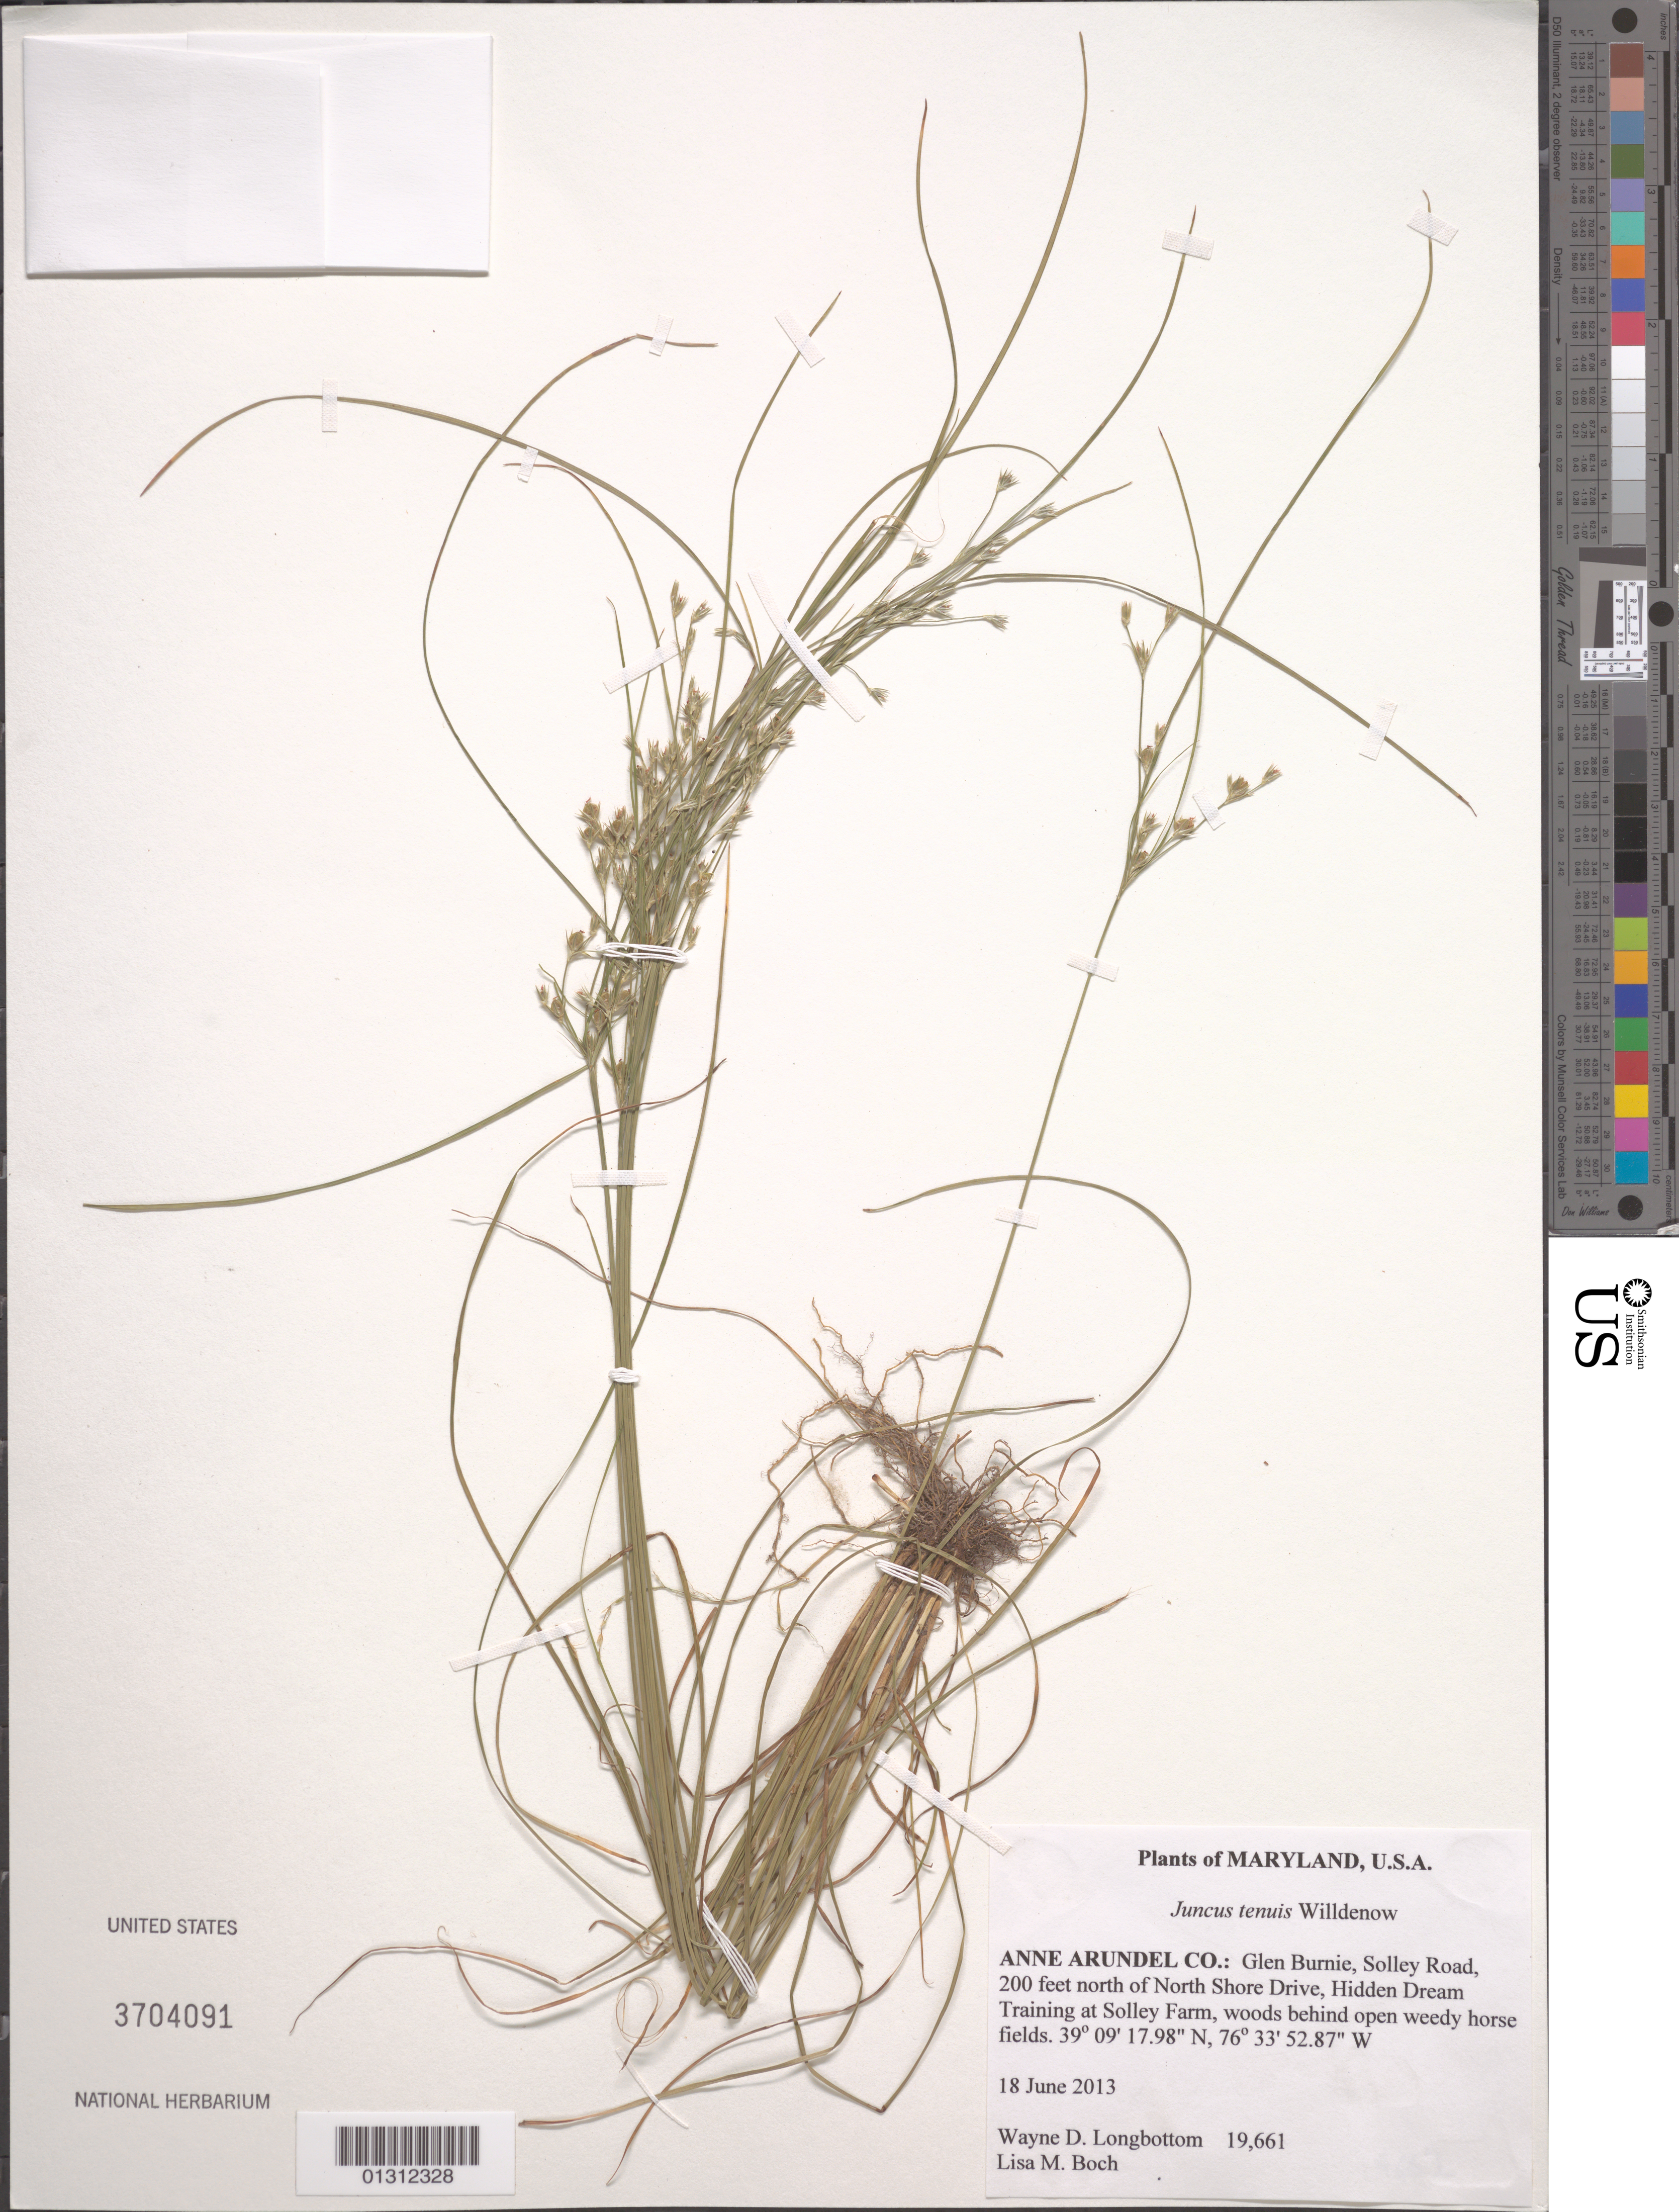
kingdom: Plantae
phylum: Tracheophyta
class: Liliopsida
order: Poales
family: Juncaceae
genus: Juncus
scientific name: Juncus tenuis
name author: Willd.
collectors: W. D. Longbottom & L.M. Boch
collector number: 19661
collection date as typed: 18 June 2013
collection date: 2013-06-18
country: United States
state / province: Maryland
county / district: Anne Arundel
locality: Glen burnie, Solley Road, 200 feet north of North Shore Drive, Hidden Dream Training at Solley Farm, woods behind open weedy horse fields.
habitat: Woods behind open weedy horse fields.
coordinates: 39 09 17.98 N, 76 33 52.87 W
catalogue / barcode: US 3704091